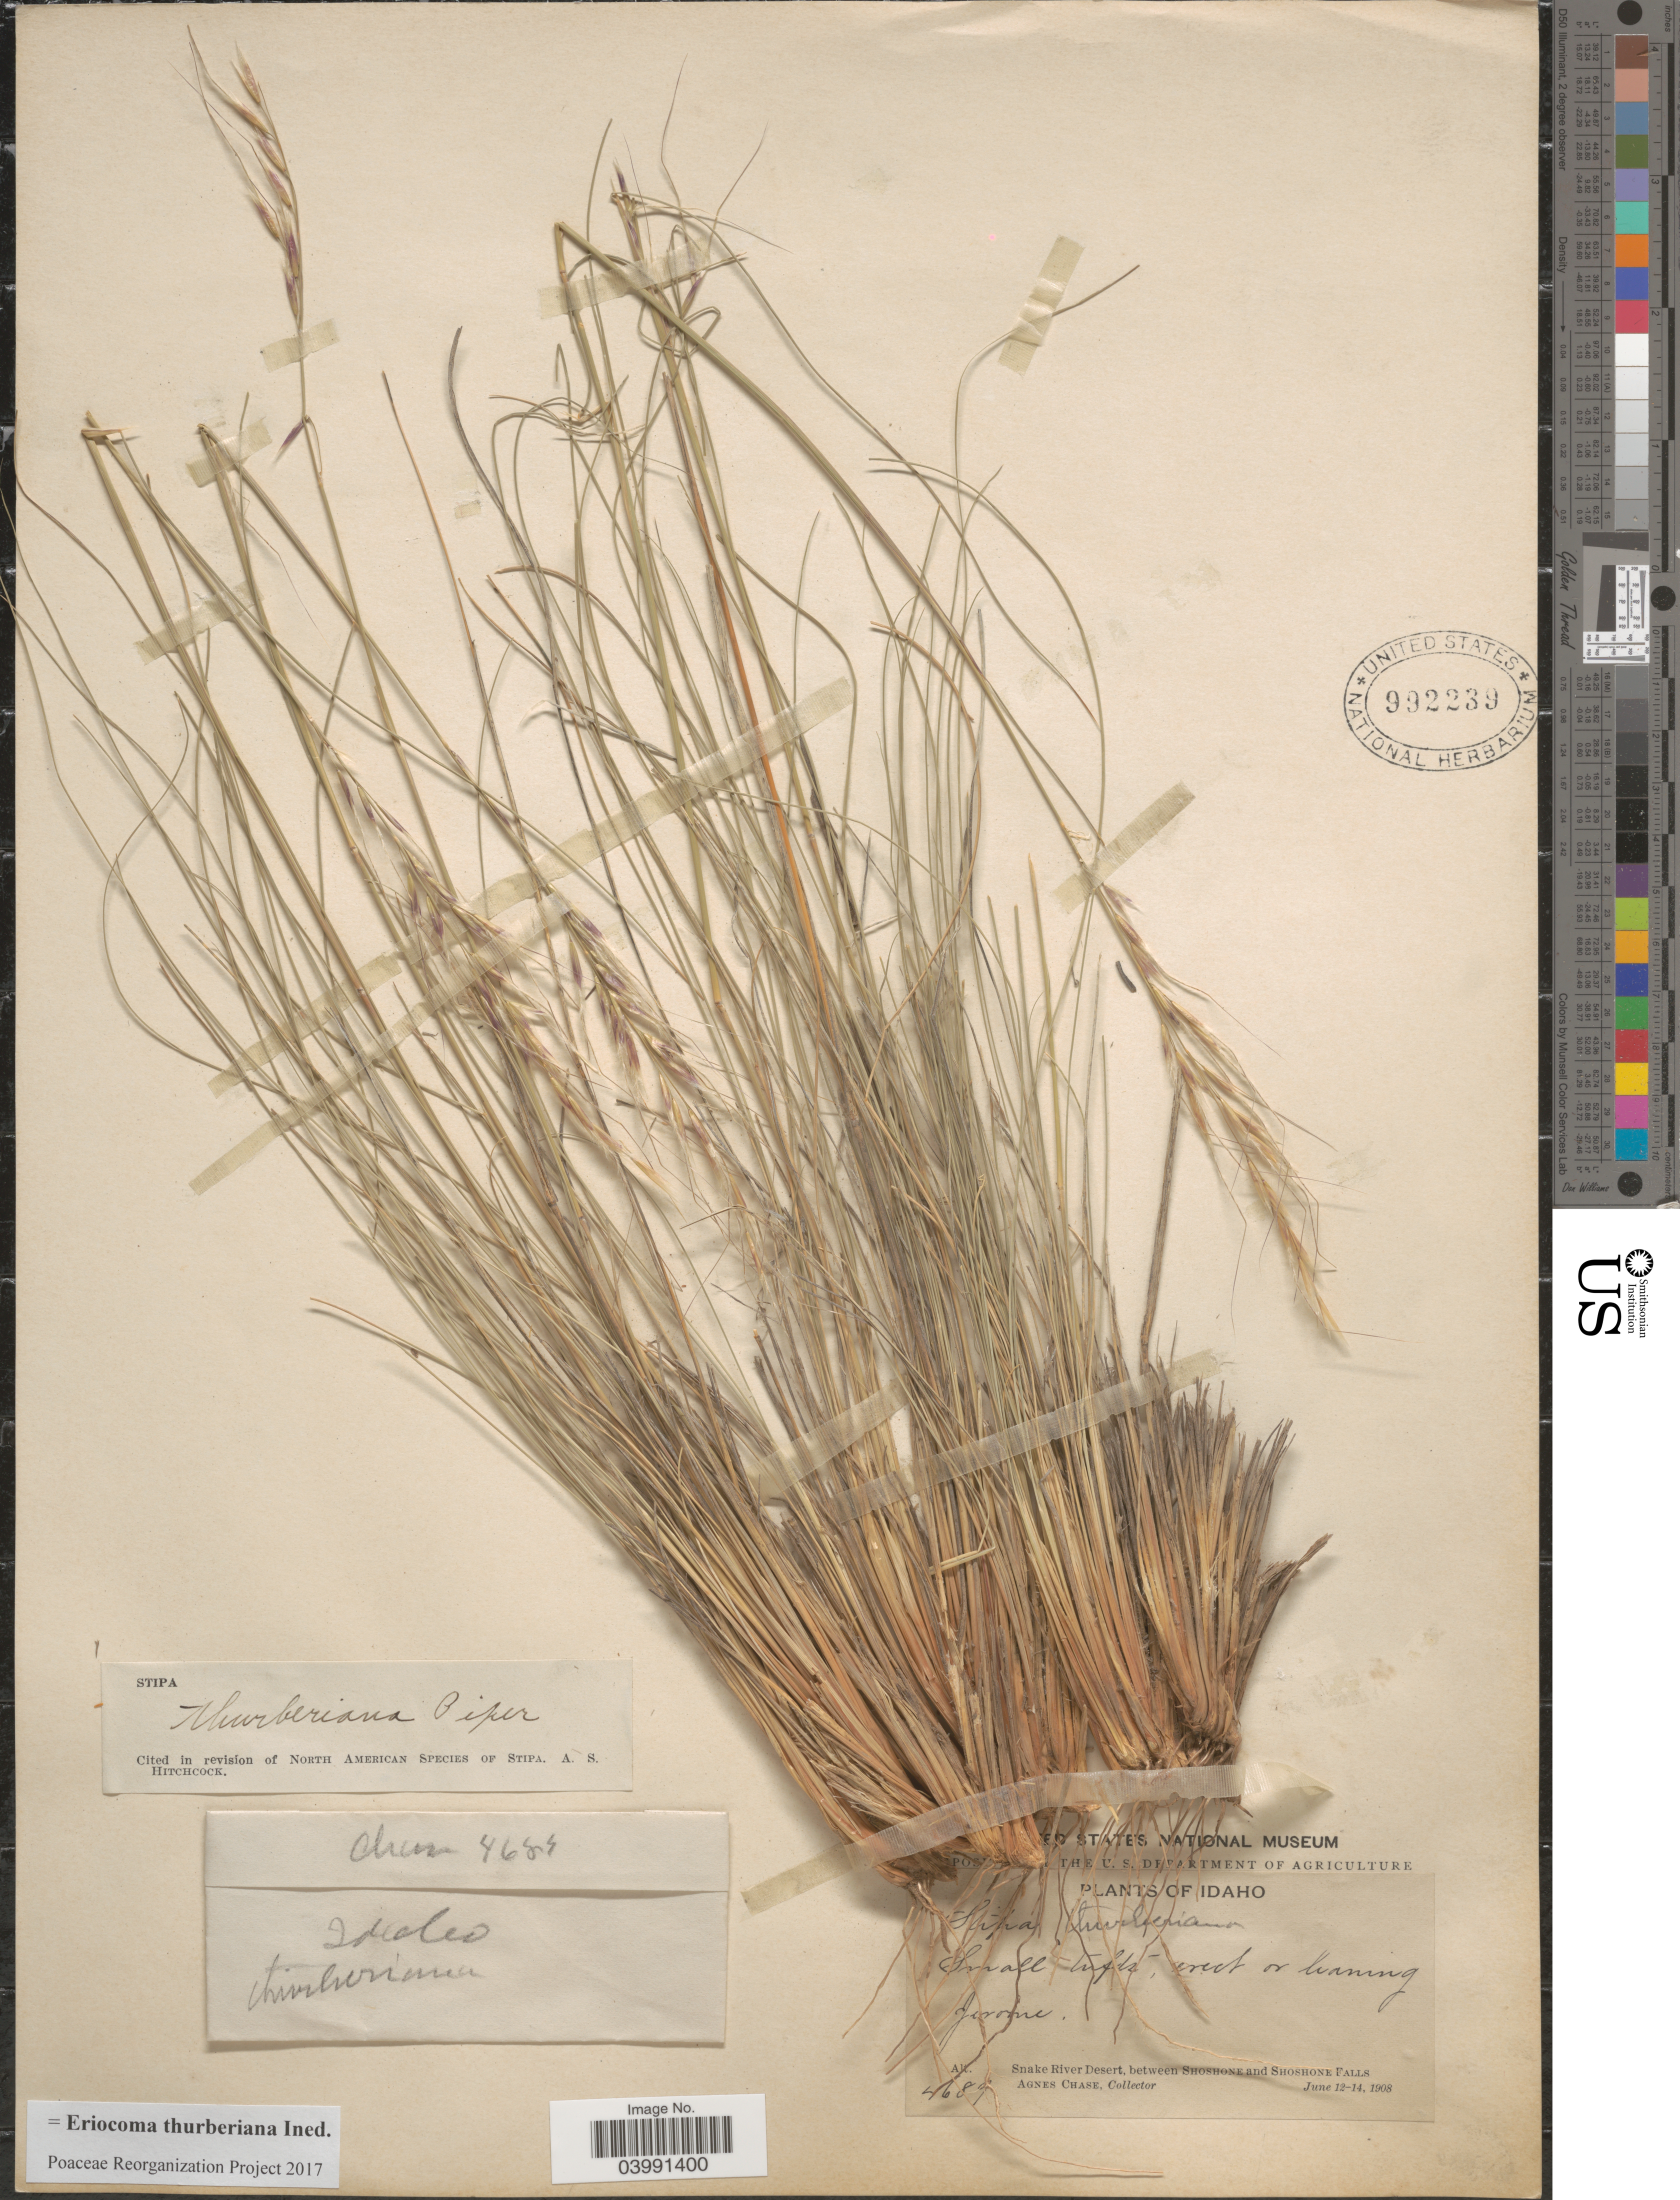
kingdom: Plantae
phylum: Tracheophyta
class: Liliopsida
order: Poales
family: Poaceae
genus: Eriocoma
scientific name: Eriocoma thurberiana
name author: (Piper) Romasch.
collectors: A. Chase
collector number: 4689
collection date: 1908-06-12/1908-06-14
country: United States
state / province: Idaho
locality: Jerome. Snake River Desert, between Shoshone and Shoshone Falls.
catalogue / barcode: US 992239